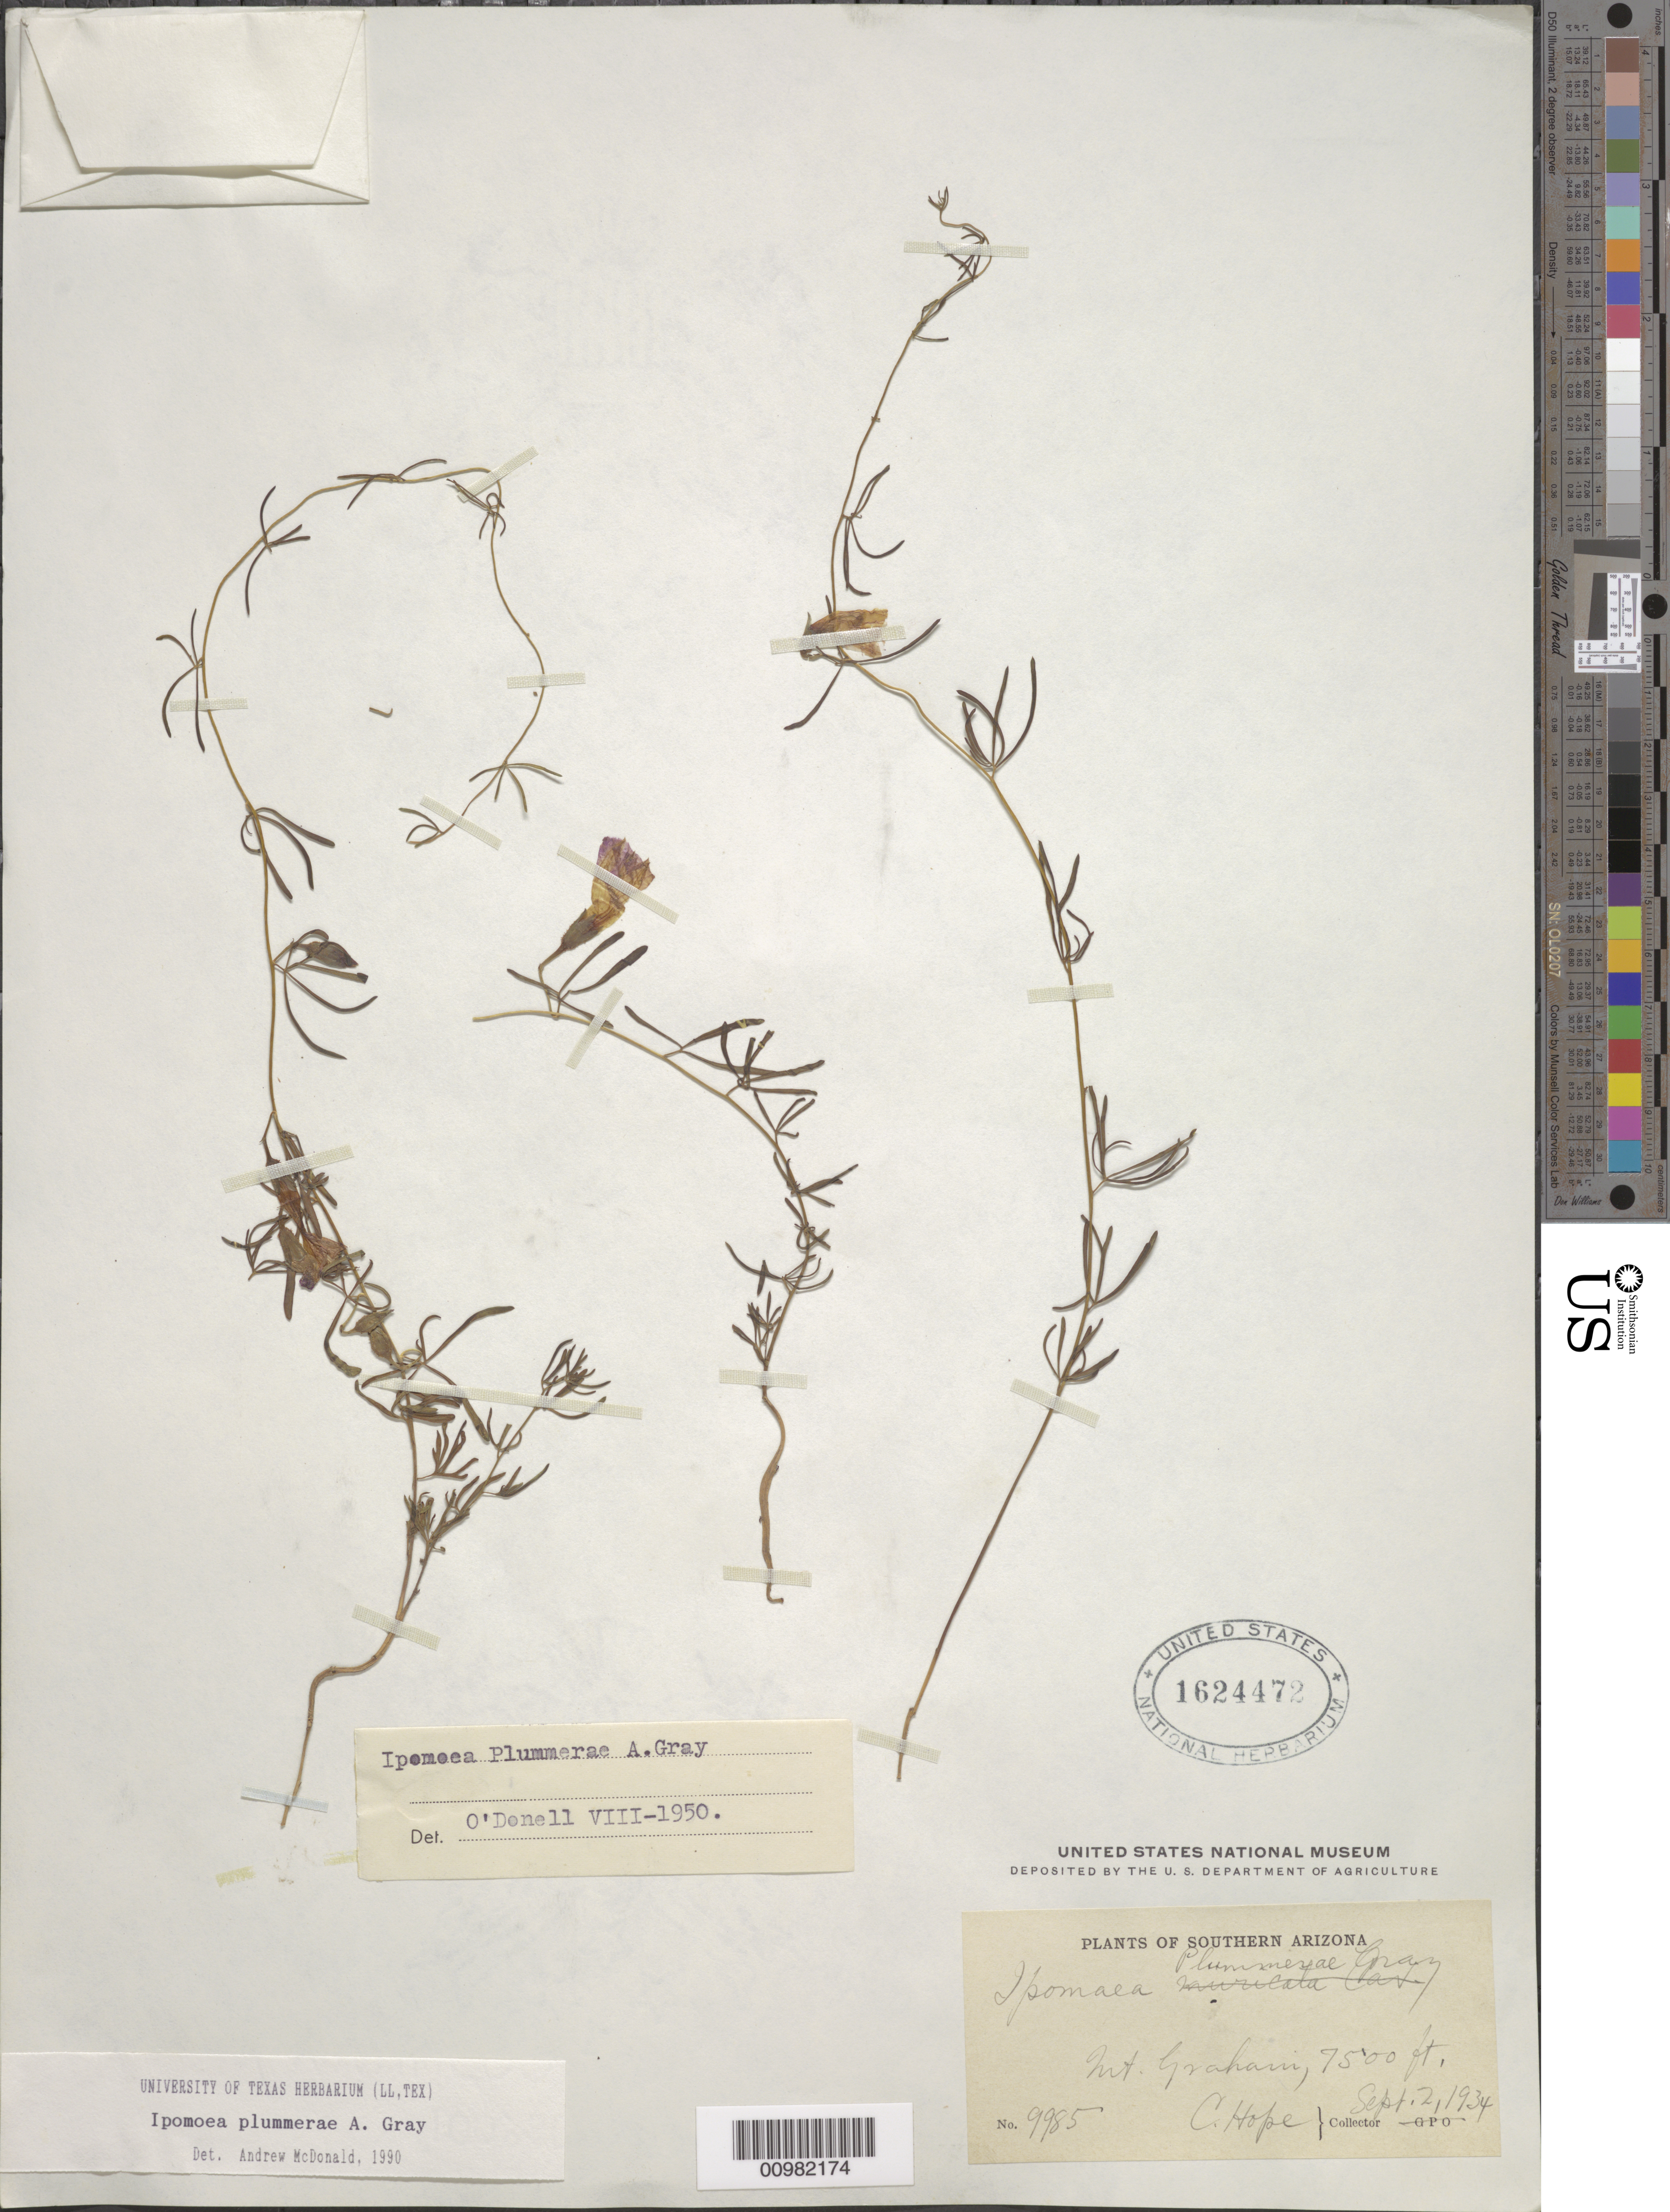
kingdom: Plantae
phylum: Tracheophyta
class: Magnoliopsida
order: Solanales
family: Convolvulaceae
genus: Ipomoea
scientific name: Ipomoea plummerae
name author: A. Gray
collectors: C. Hope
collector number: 9985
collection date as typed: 02 Sep 1934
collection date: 1934-09-02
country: United States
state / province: Arizona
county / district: Graham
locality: Mount Graham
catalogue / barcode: US 1624472